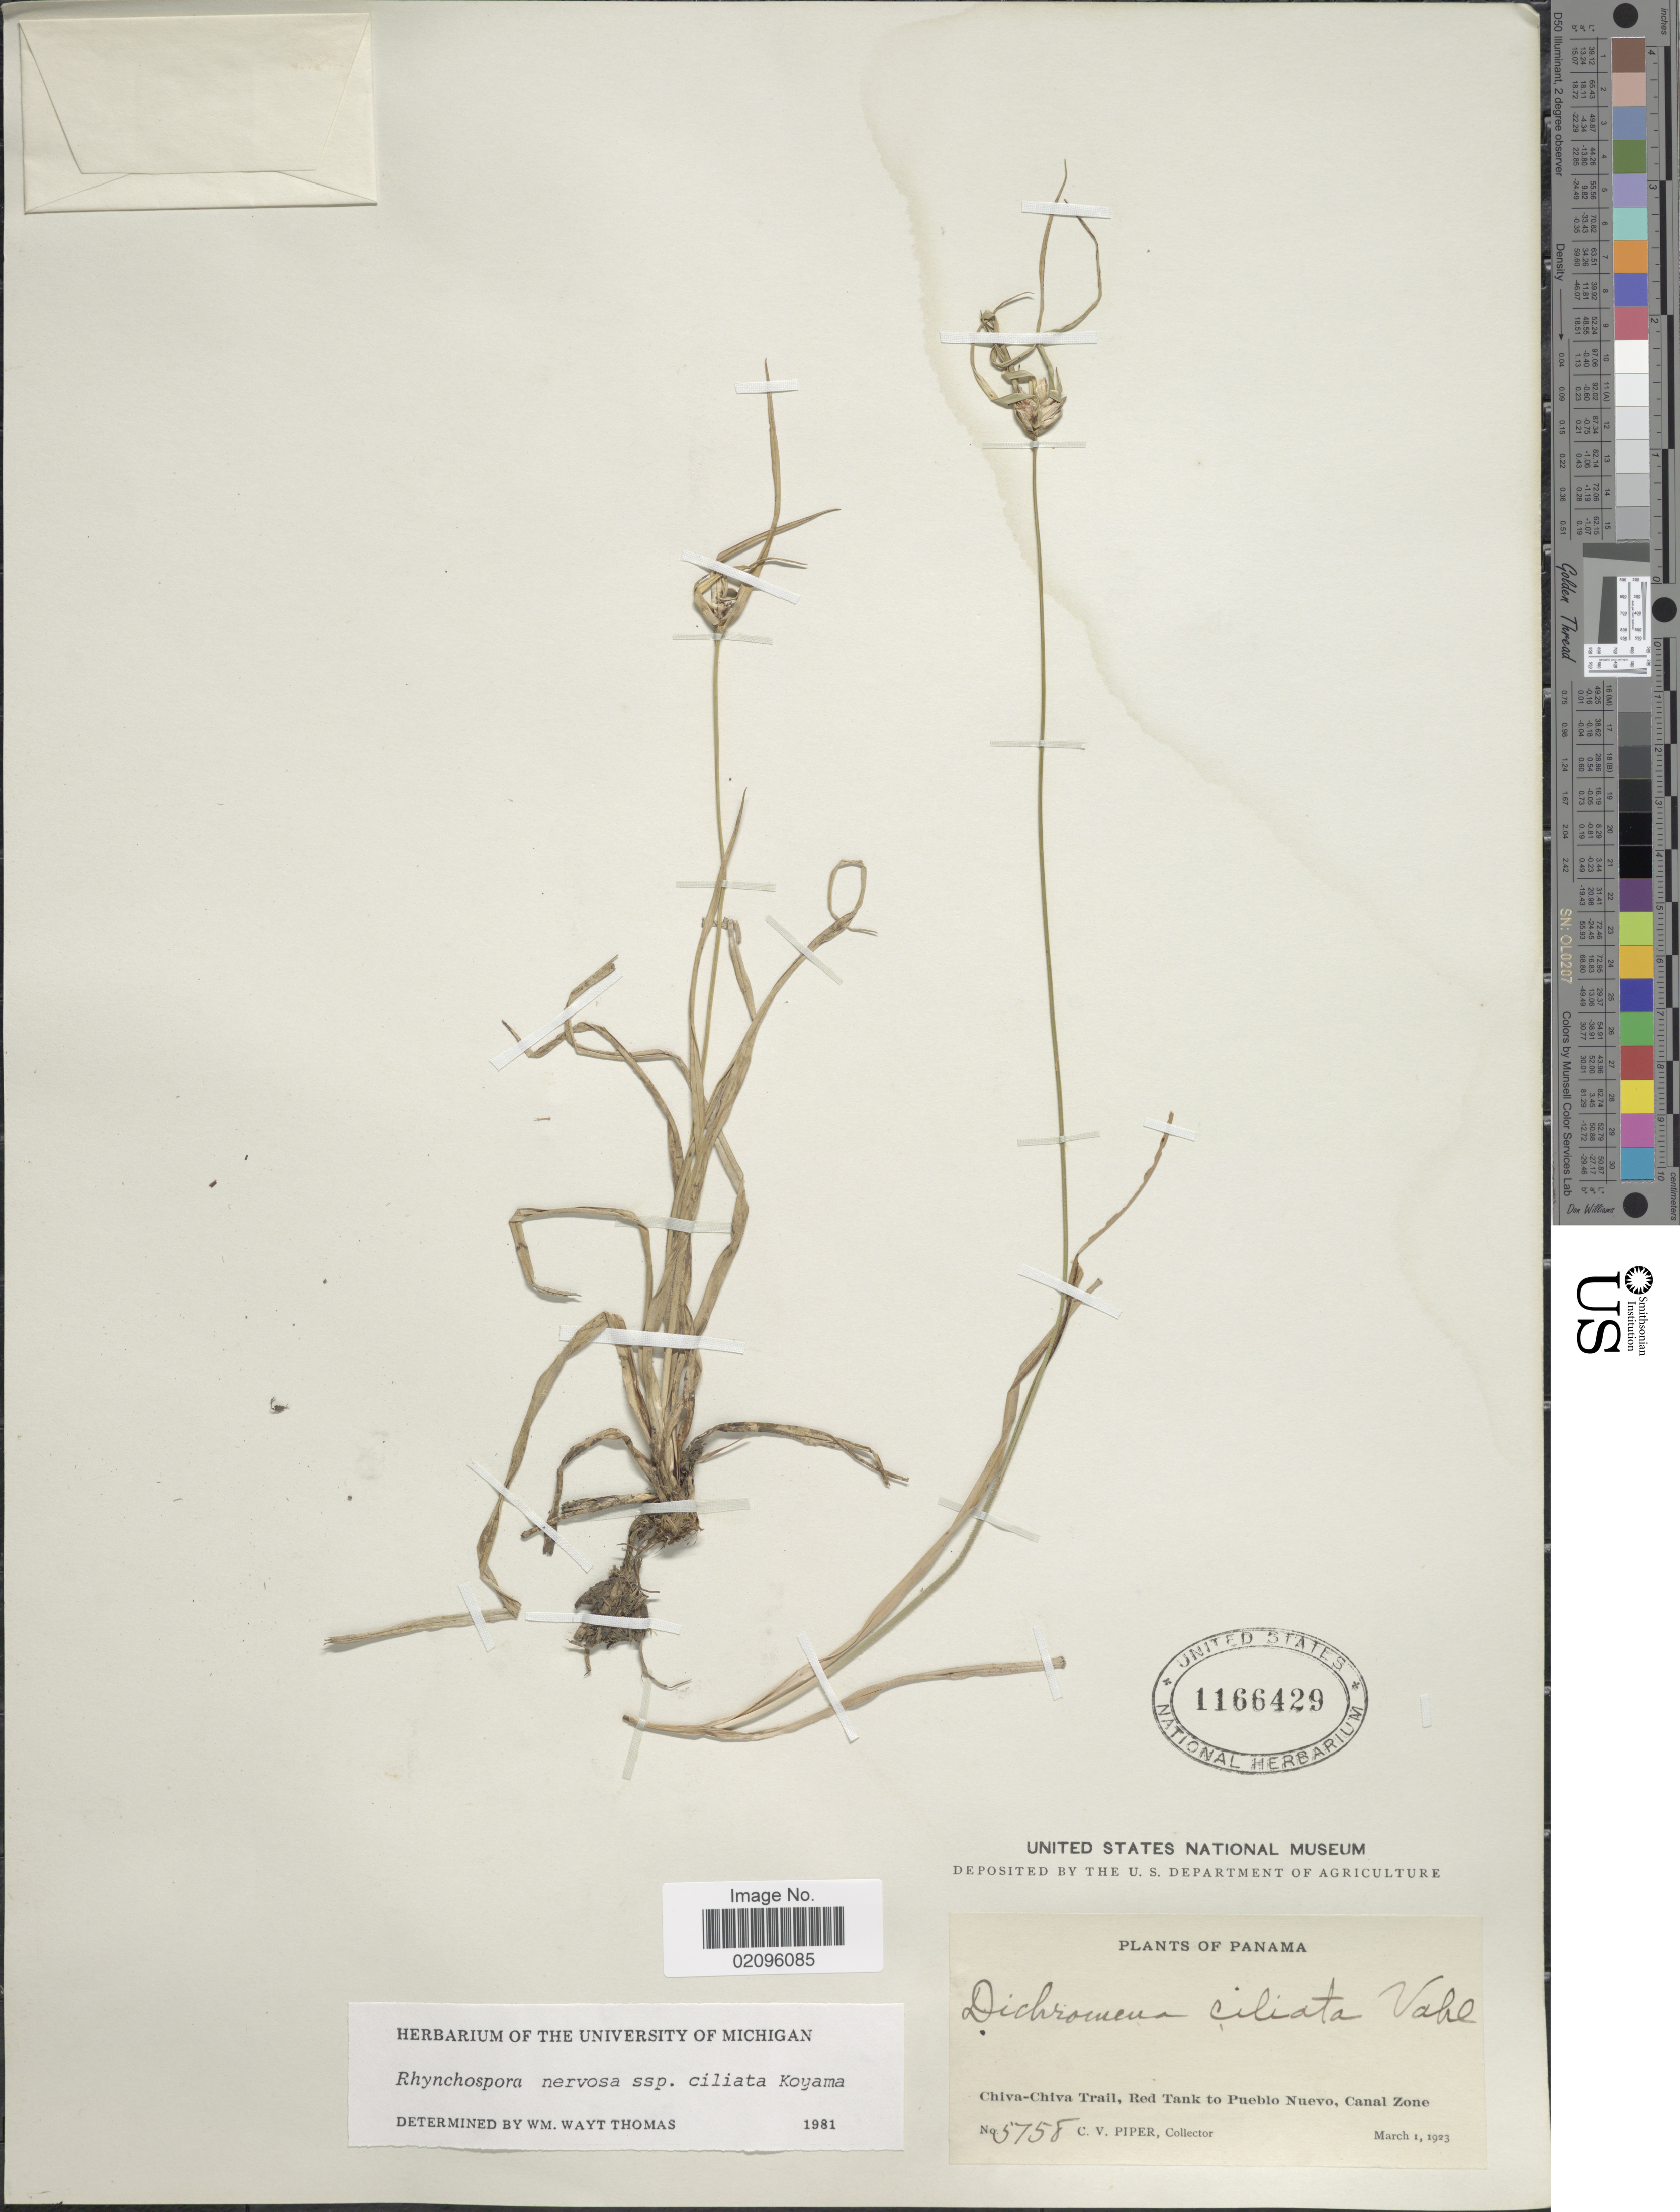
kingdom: Plantae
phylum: Tracheophyta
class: Liliopsida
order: Poales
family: Cyperaceae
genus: Rhynchospora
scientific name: Rhynchospora nervosa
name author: (Vahl) Boeckeler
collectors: C. V. Piper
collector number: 5758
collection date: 1923-03-01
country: Panama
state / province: Panamá / Panamá Oeste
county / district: Canal Zone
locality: Chiva-Chiva Trail, Red Tank to Pueblo Nuevo.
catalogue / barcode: US 1166429